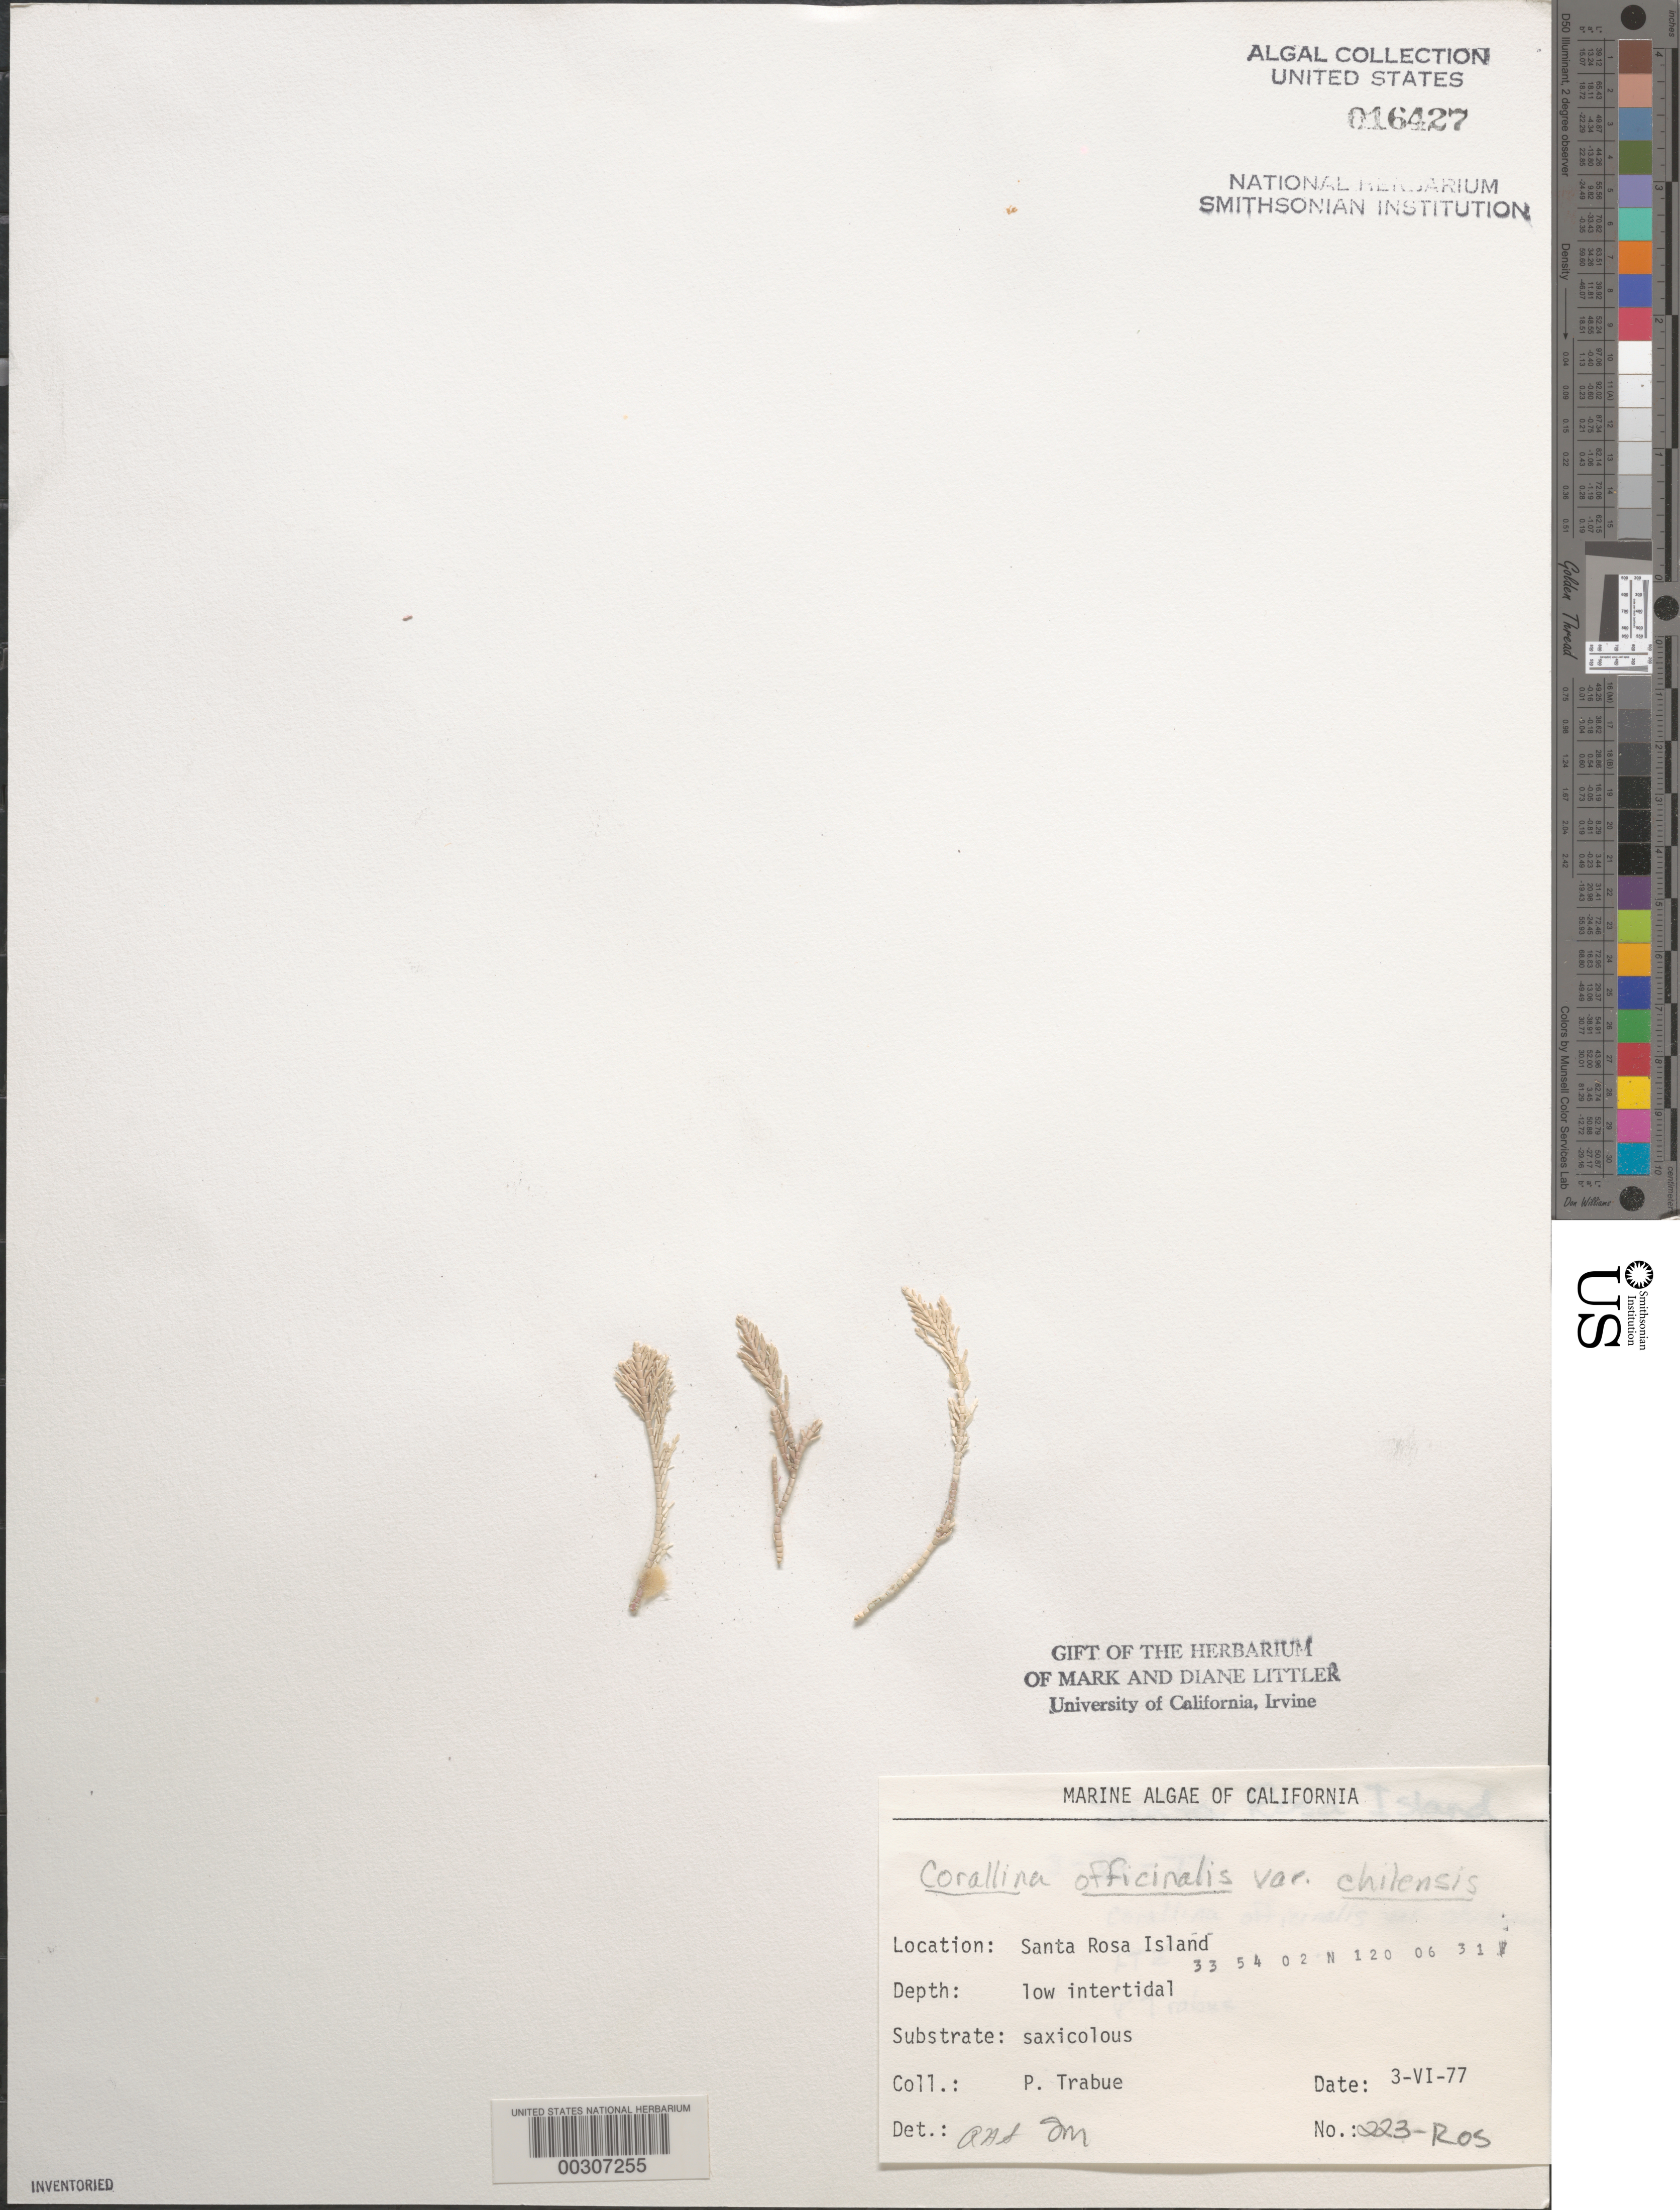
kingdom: Plantae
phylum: Rhodophyta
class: Florideophyceae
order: Corallinales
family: Corallinaceae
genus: Corallina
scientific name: Corallina officinalis var. chilensis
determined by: Sims, Robert H.; Murray, S. N.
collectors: P. J. Trabue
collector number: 223-ros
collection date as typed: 03 Jun 1977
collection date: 1977-06-03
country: United States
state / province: California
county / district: Santa Barbara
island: Santa Rosa Island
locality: Johnson's Lee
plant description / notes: BLM-SOCALBIGHT Rocky Intertidal Survey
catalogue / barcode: US 16427